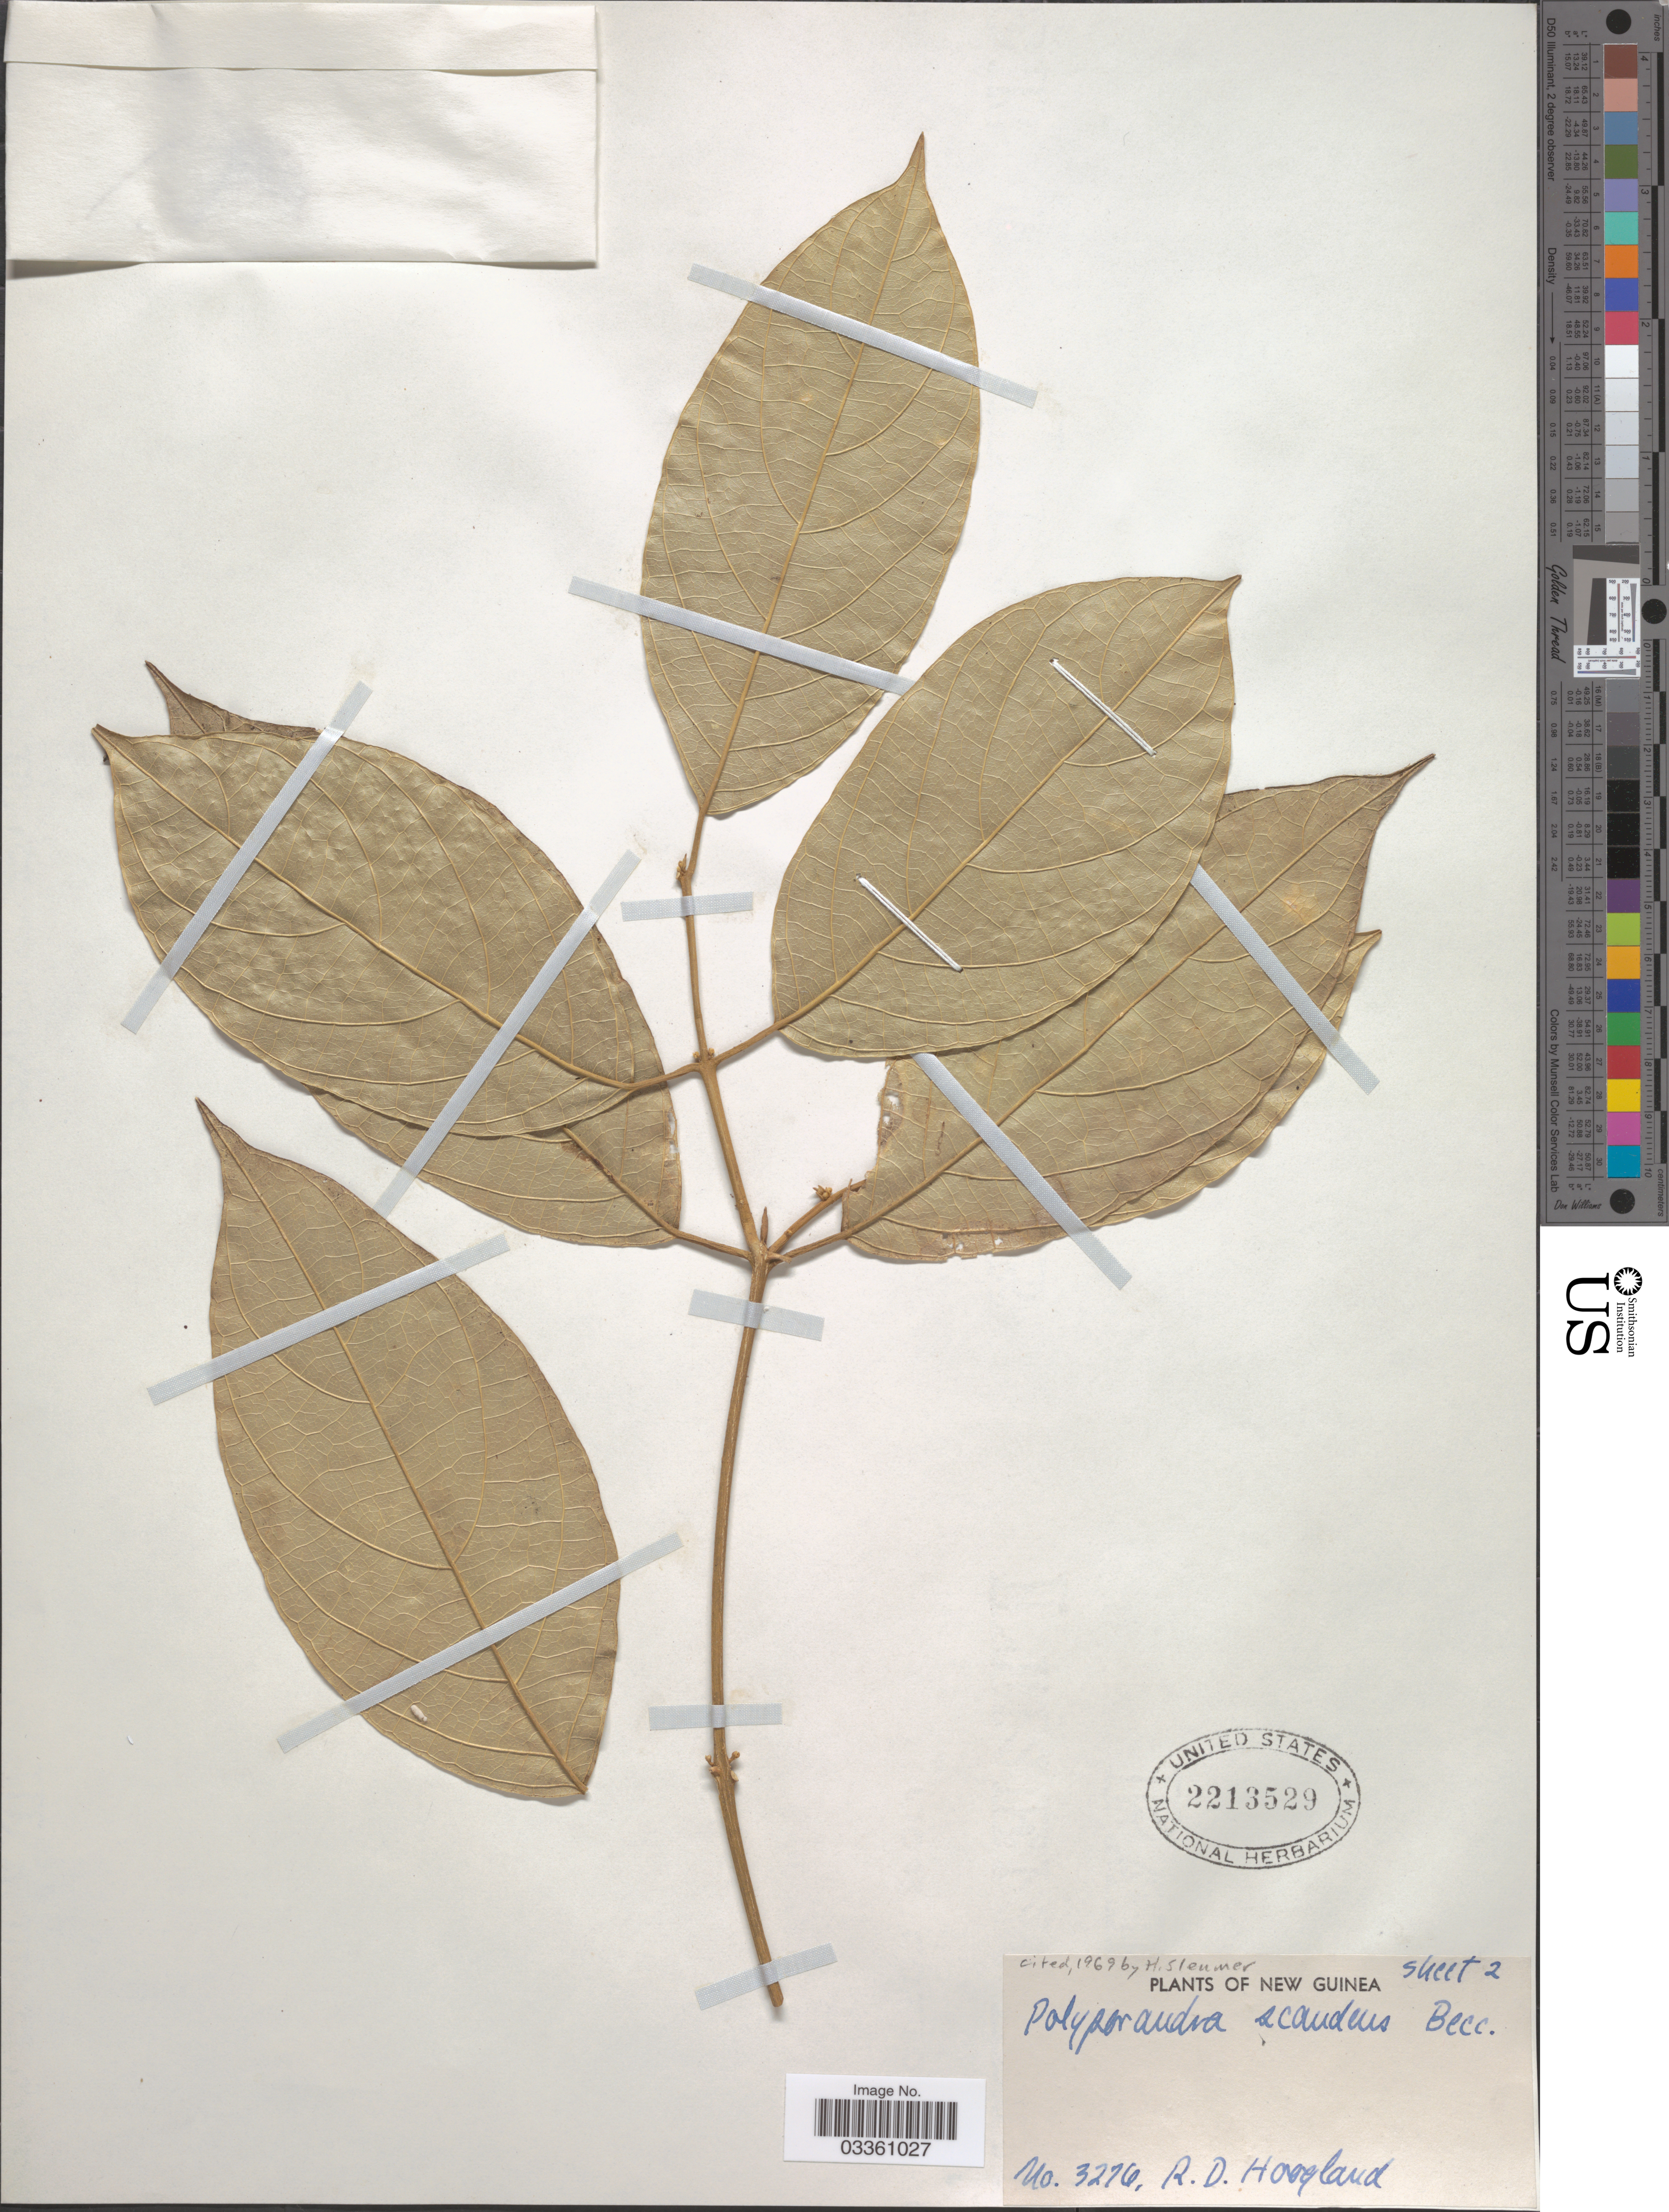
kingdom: Plantae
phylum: Tracheophyta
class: Magnoliopsida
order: Icacinales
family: Icacinaceae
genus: Iodes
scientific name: Iodes scandens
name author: (Becc.) Utteridge & Byng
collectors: R. D. Hoogland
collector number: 3276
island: New Guinea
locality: New Guinea.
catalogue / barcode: US 2213529